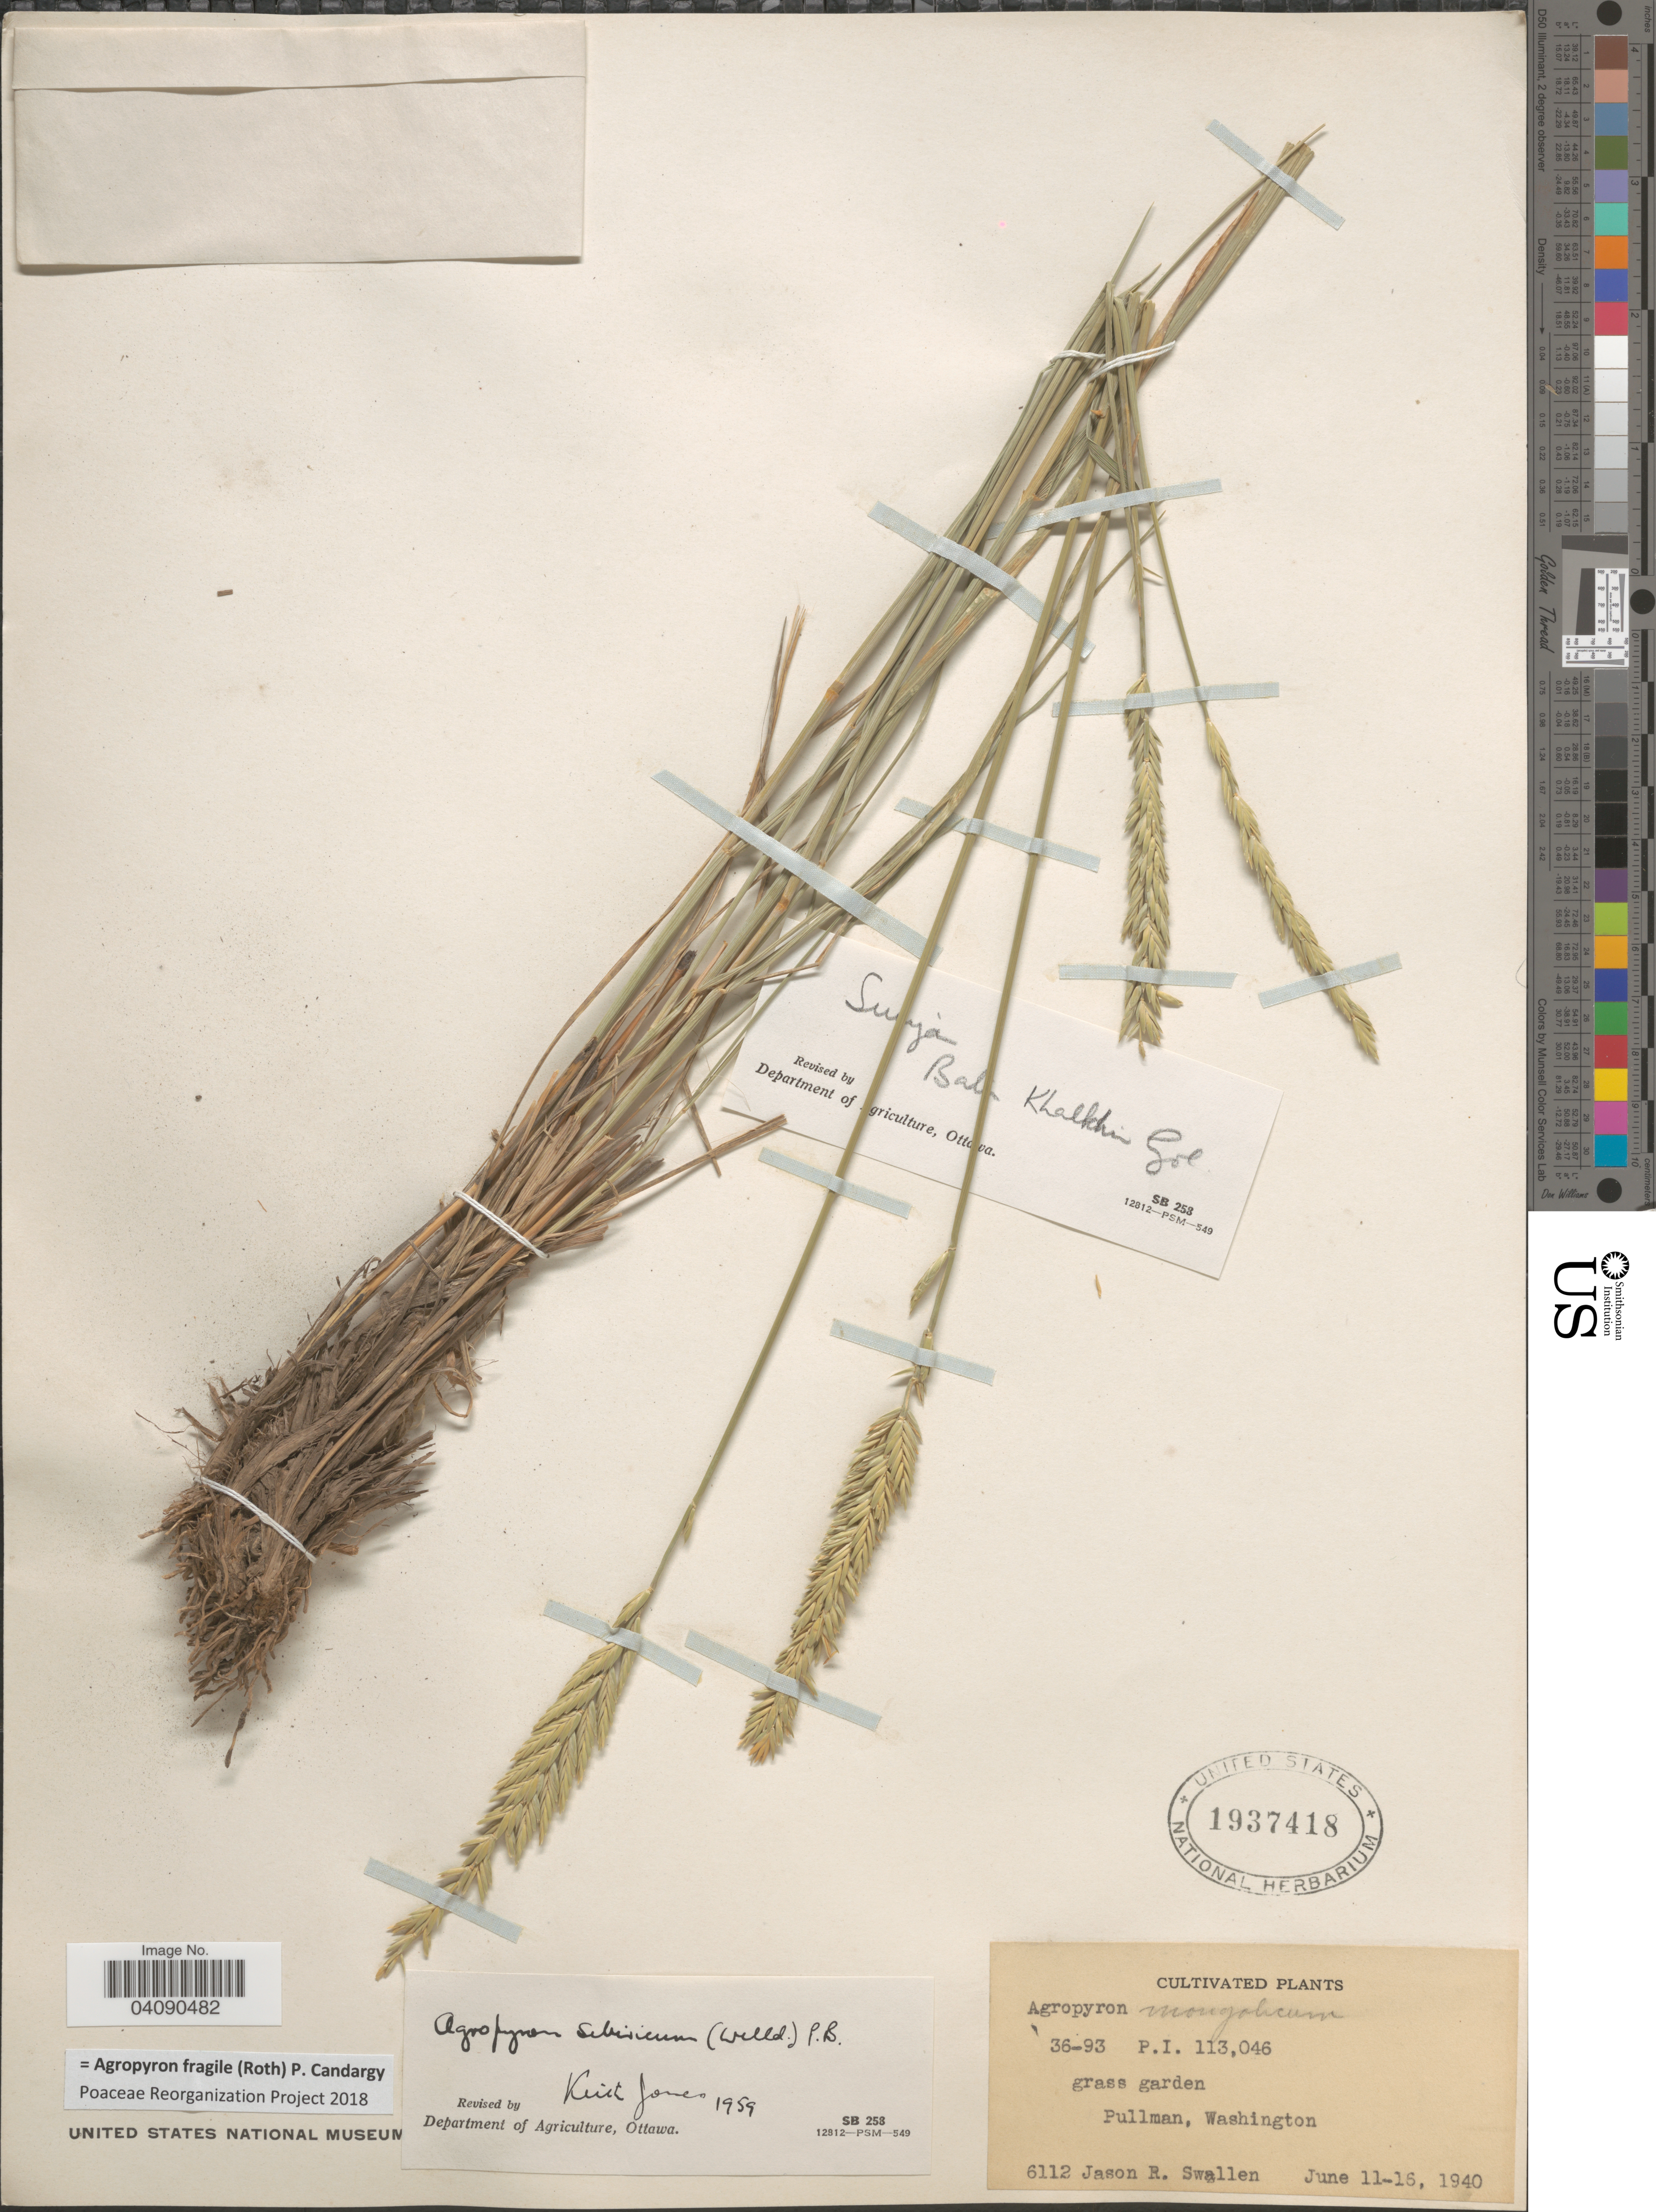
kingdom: Plantae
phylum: Tracheophyta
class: Liliopsida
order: Poales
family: Poaceae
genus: Agropyron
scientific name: Agropyron fragile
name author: (Roth) Candargy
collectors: J. R. Swallen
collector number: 6112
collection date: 1940-06-11/1940-06-16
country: United States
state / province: Washington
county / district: Whitman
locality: Grass garden. Pullman.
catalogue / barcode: US 1937418